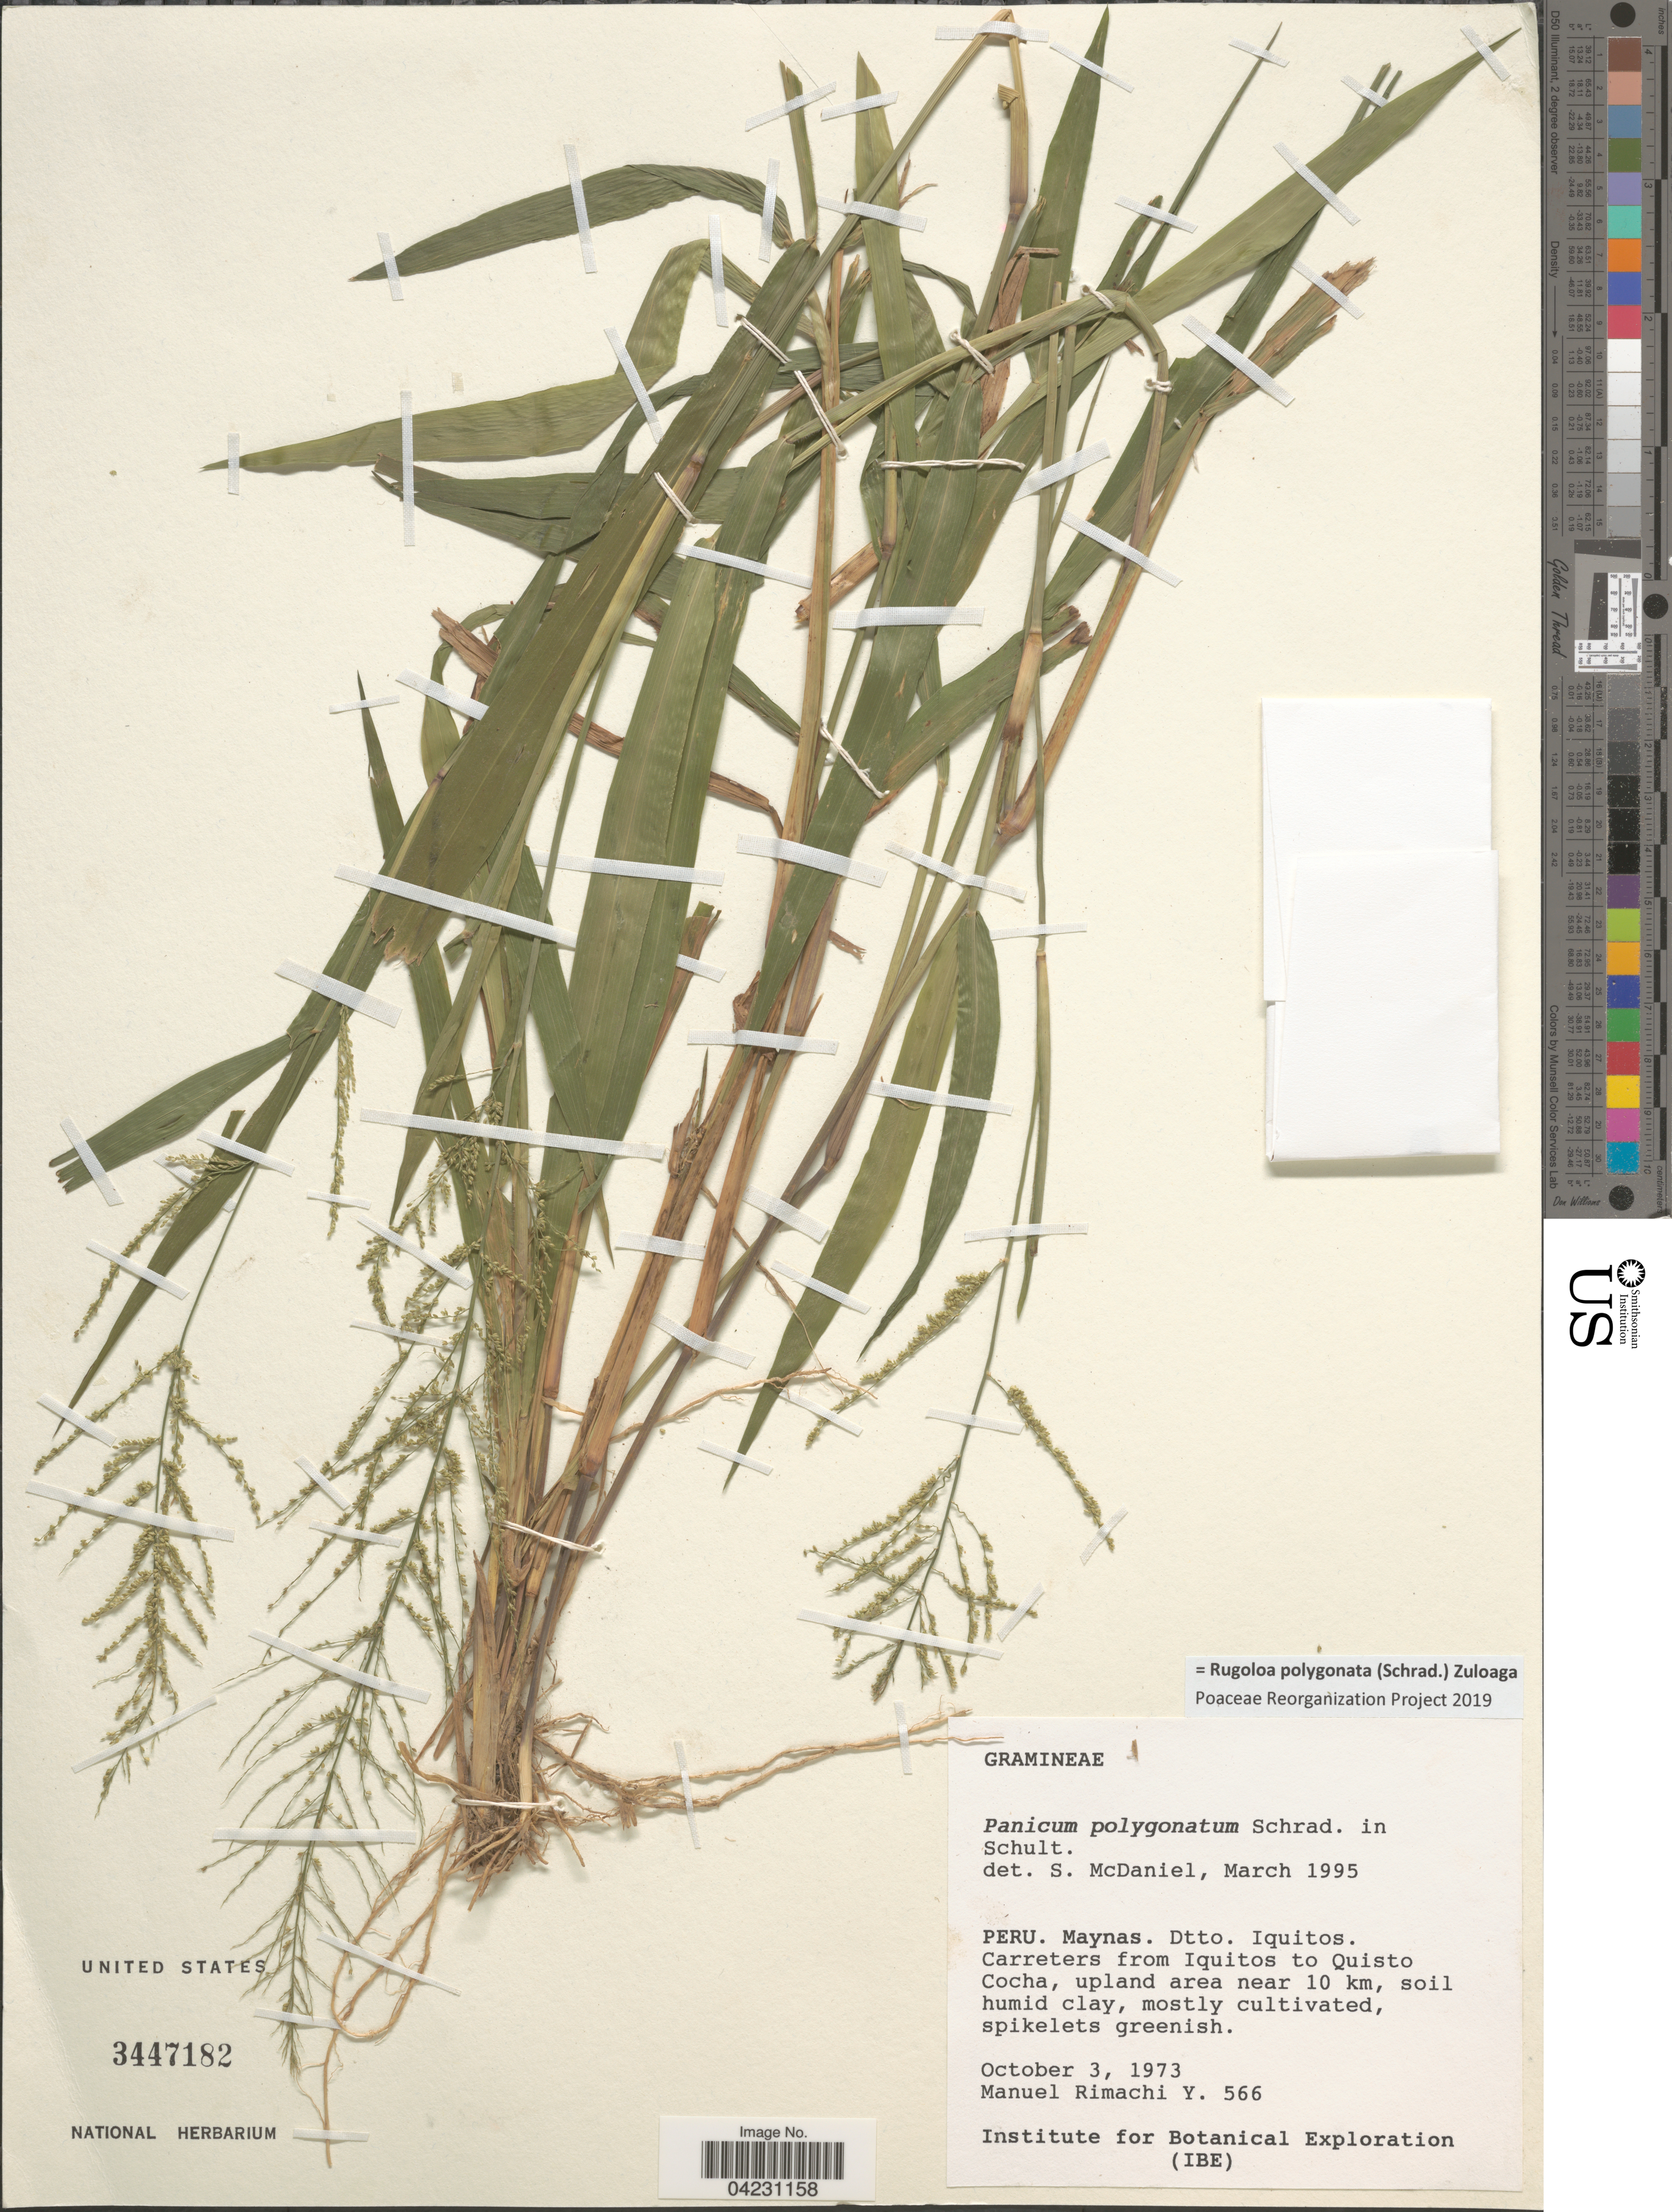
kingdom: Plantae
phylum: Tracheophyta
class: Liliopsida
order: Poales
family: Poaceae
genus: Rugoloa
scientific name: Rugoloa polygonata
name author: (Schrad.) Zuloaga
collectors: M. Rimachi Y.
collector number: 566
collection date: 1973-10-03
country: Peru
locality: Maynas. Dtto. Iquitos. Carreters from Iquitos to Quisto Cocha, upland area near 10 km, soil humid clay, mostly cultivated. Institute for Botanical Exploration (IBE).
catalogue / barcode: US 3447182